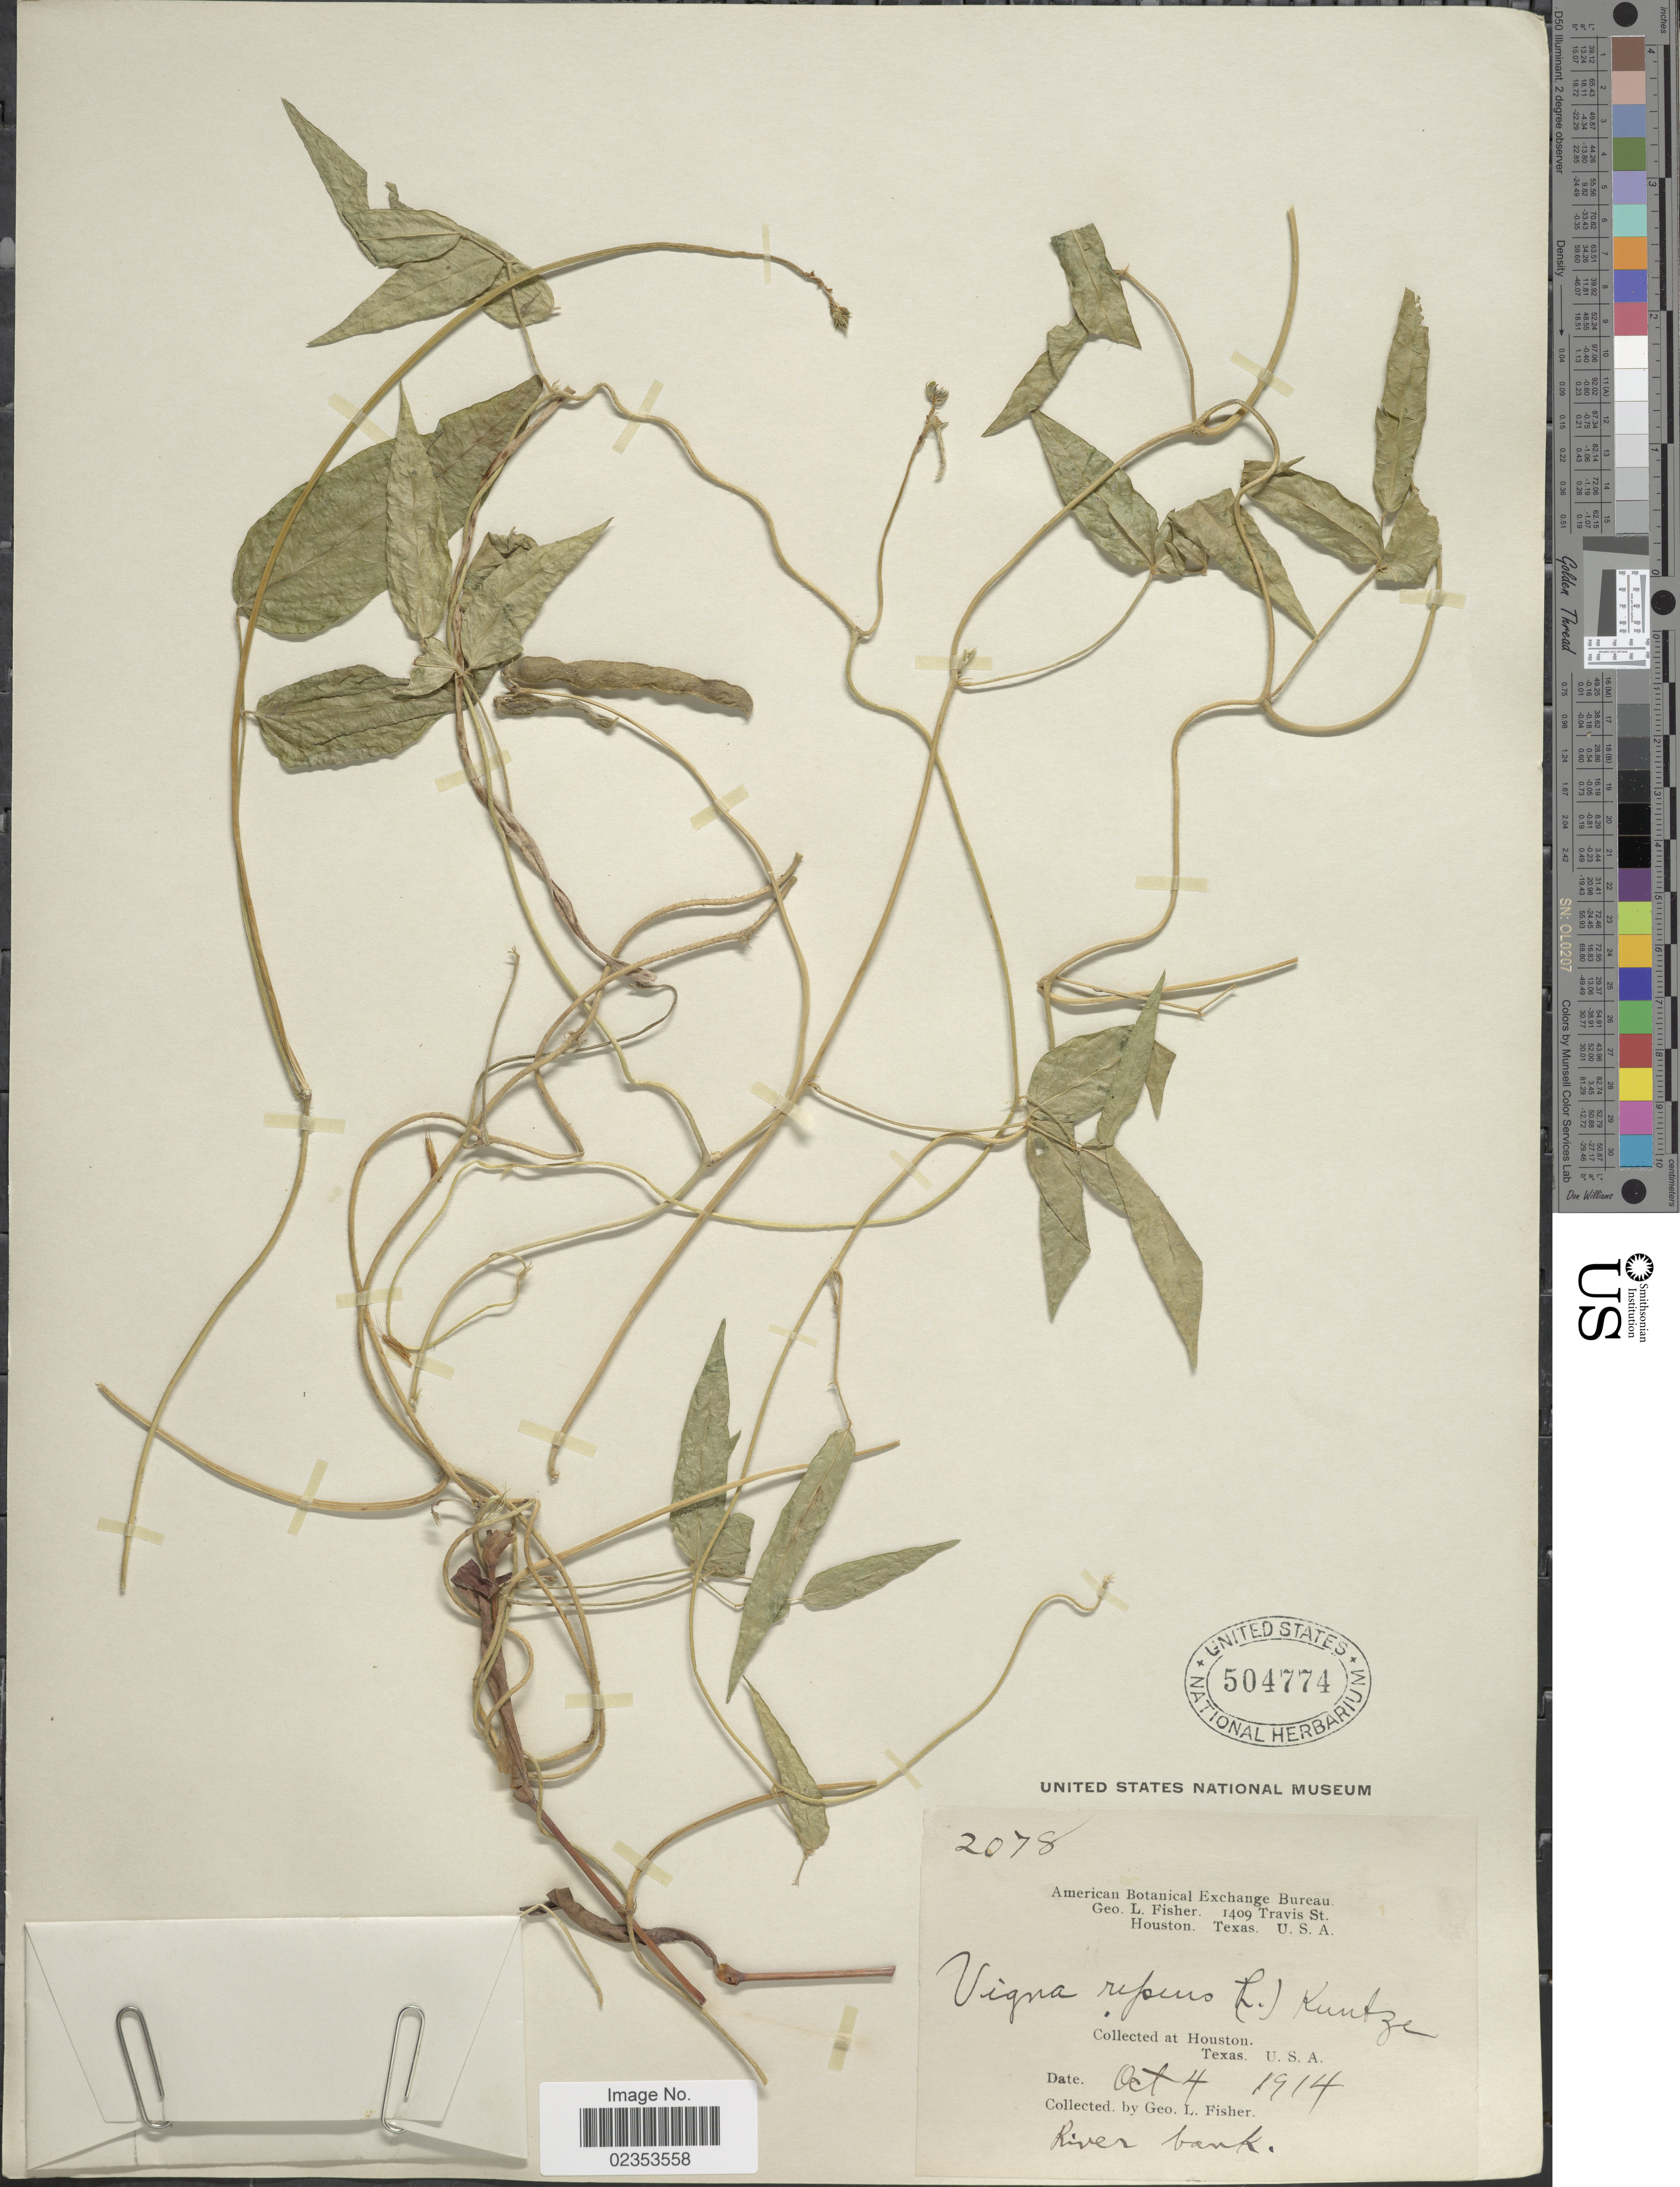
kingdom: Plantae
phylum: Tracheophyta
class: Magnoliopsida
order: Fabales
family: Fabaceae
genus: Vigna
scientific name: Vigna luteola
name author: (Jacq.) Benth.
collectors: G. L. Fisher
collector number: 2078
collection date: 1914-10-04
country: United States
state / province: Texas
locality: Houston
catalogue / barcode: US 504774